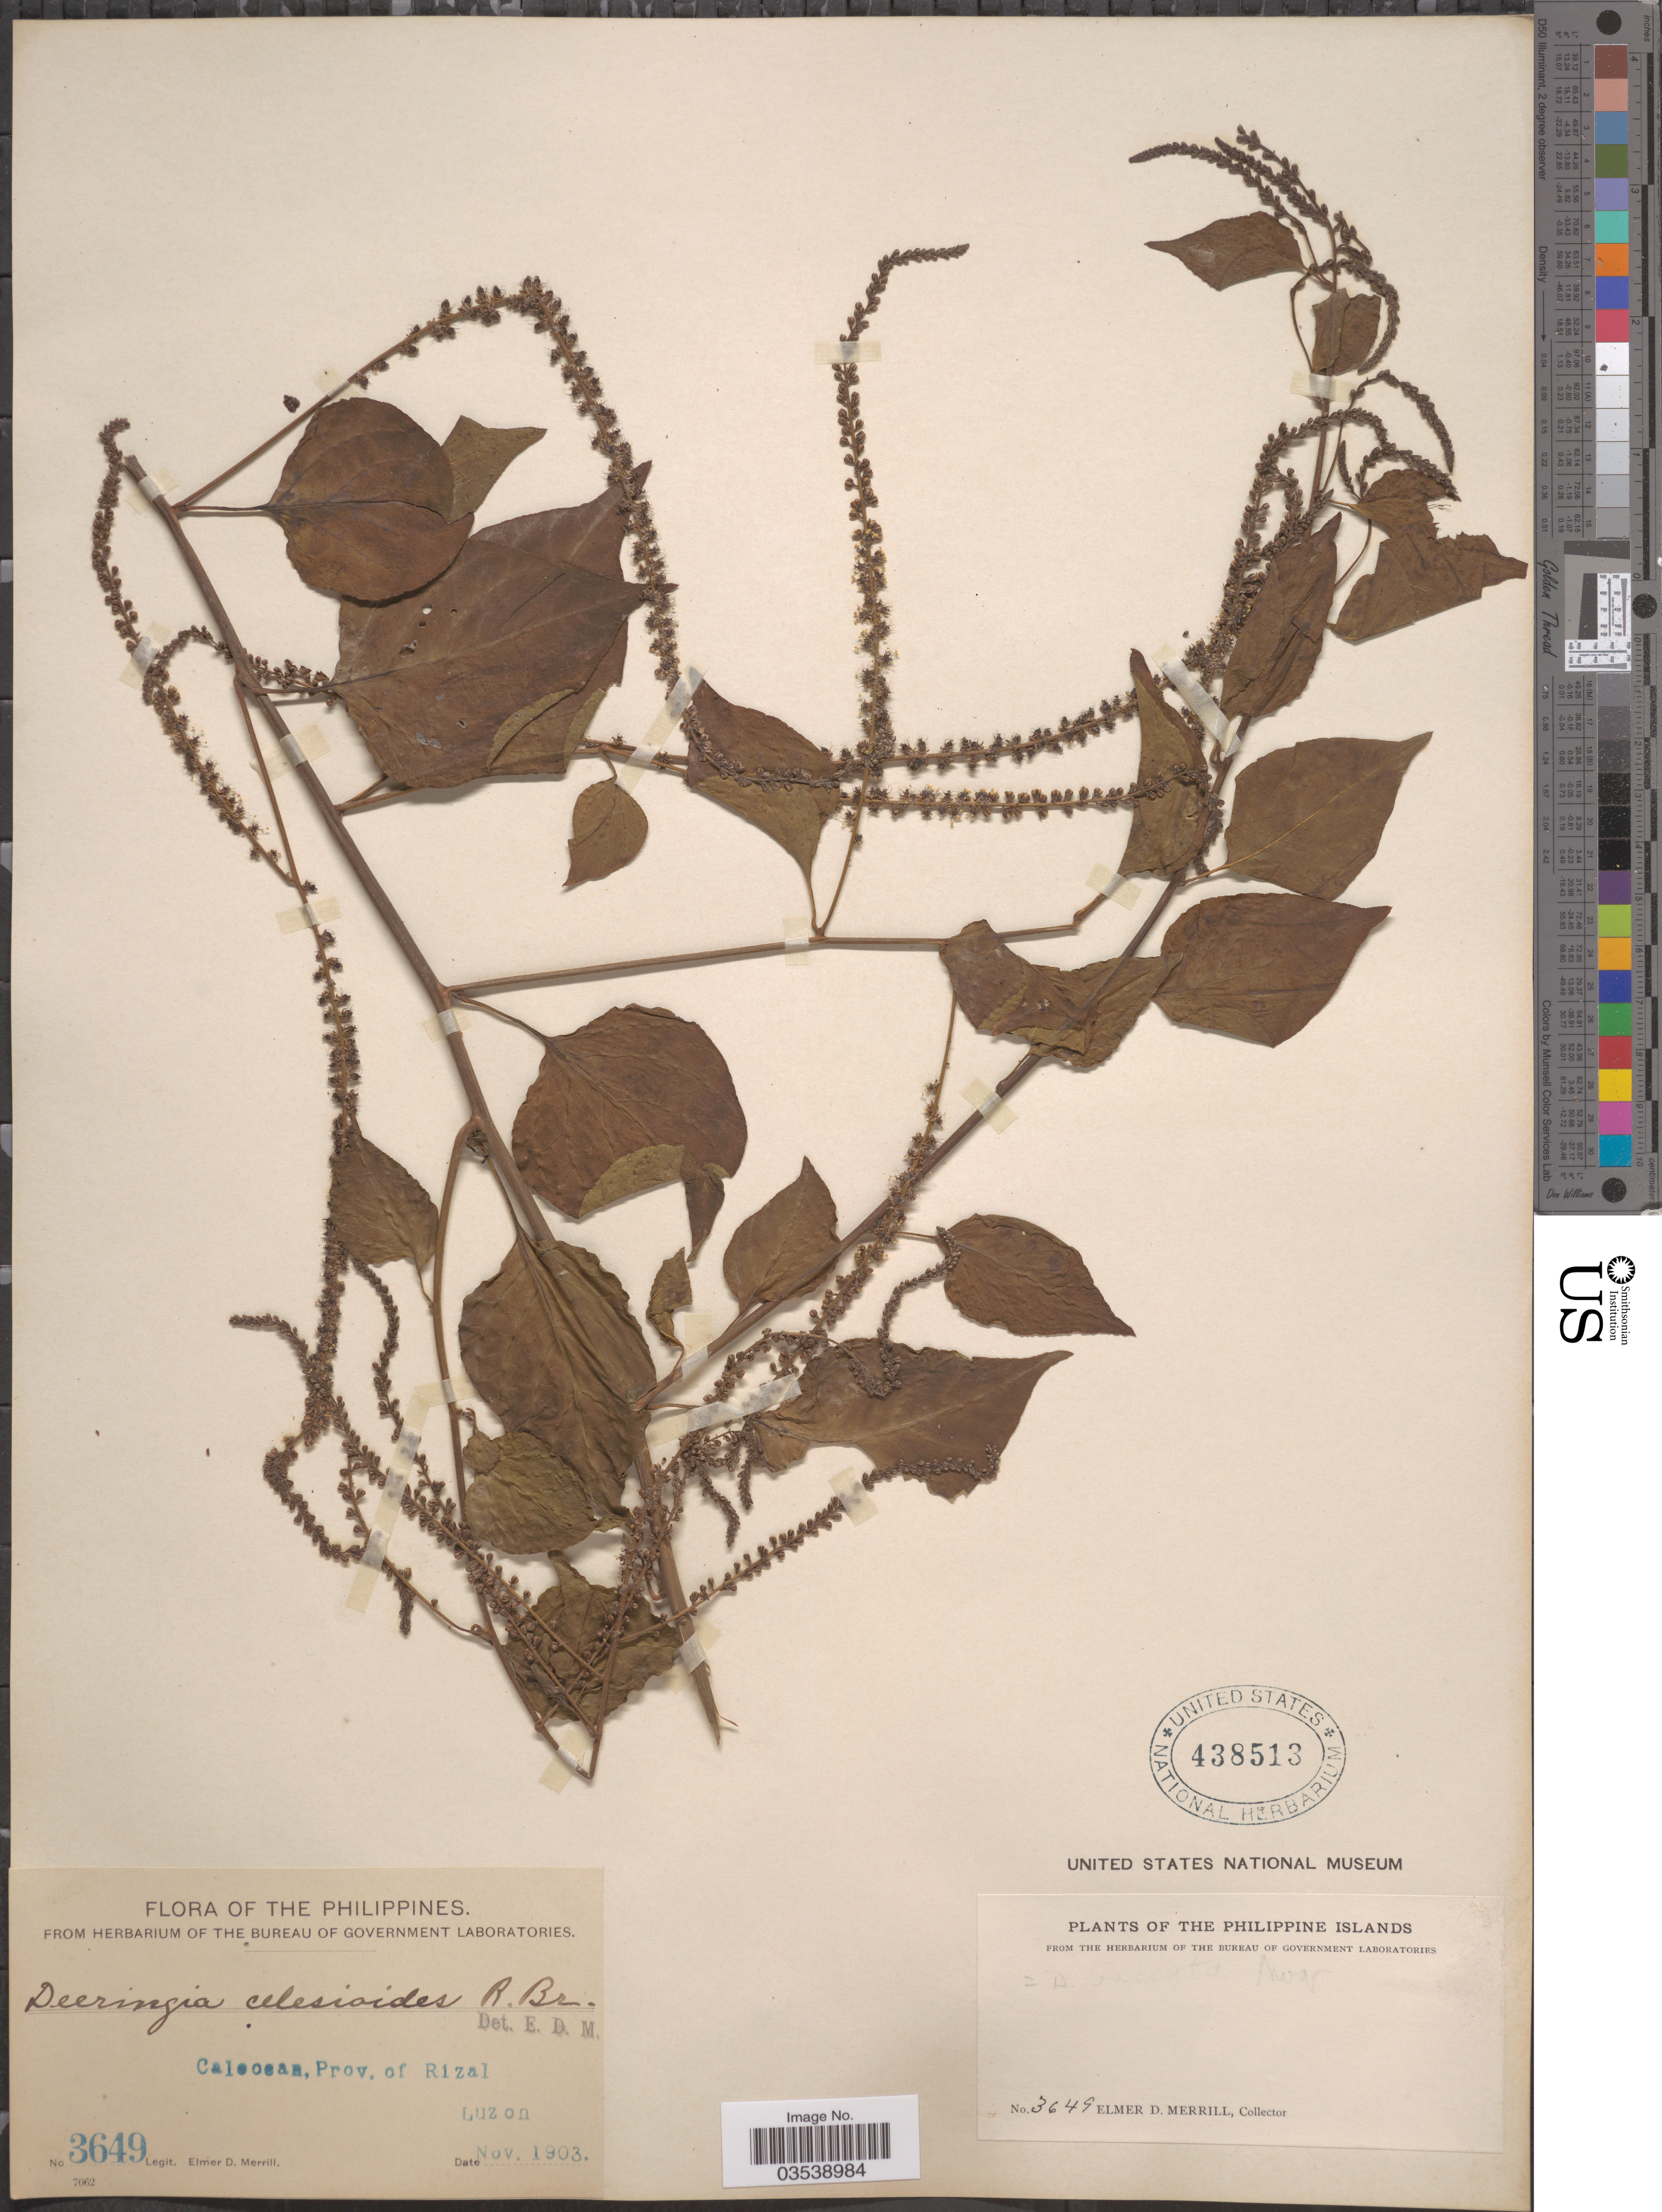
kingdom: Plantae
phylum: Tracheophyta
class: Magnoliopsida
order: Caryophyllales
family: Amaranthaceae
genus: Deeringia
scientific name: Deeringia amaranthoides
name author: (Lam.) Merr.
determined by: Strong, Mark T., (BOT), Smithsonian Institution - National Museum of Natural History (UNITED STATES)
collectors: E. D. Merrill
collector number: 3649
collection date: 1903-11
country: Philippines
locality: Caloocan, Prov. of Rizal. Luzon.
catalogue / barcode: US 438513